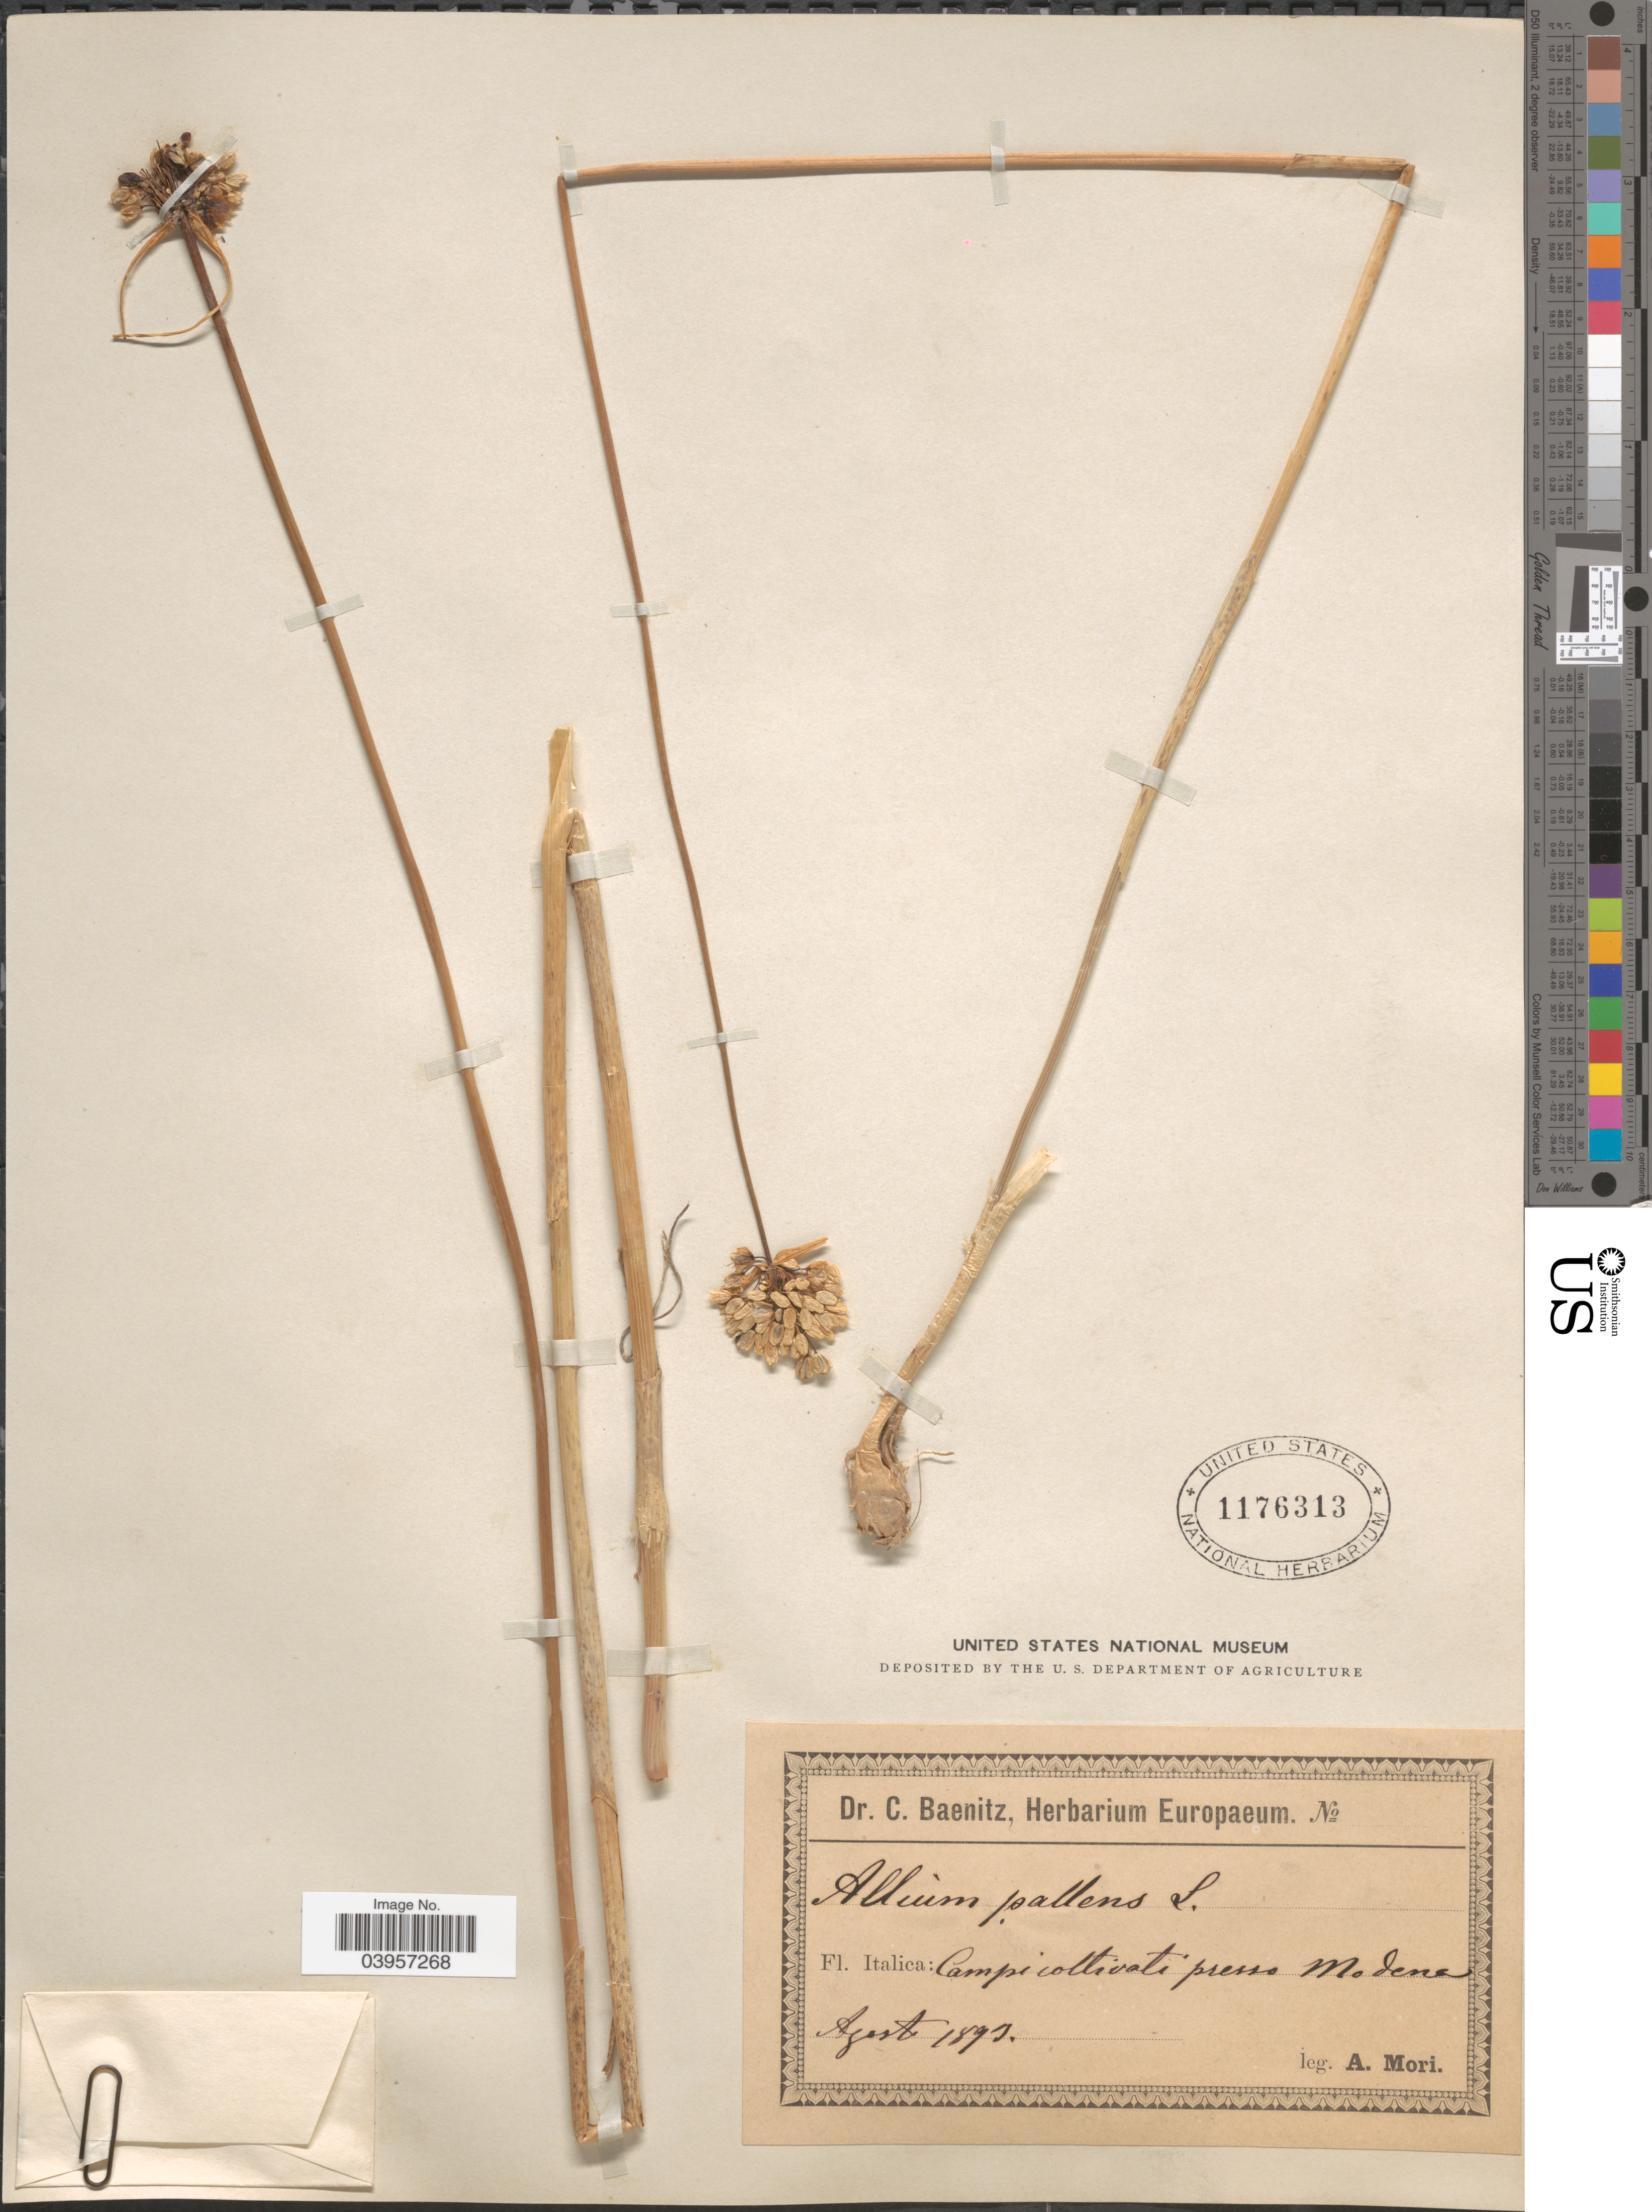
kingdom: Plantae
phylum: Tracheophyta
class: Liliopsida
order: Asparagales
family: Amaryllidaceae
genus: Allium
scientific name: Allium pallens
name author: L.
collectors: A. Mori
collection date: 1893-08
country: Italy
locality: Campi coltivati presso Modena.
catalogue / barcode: US 1176313